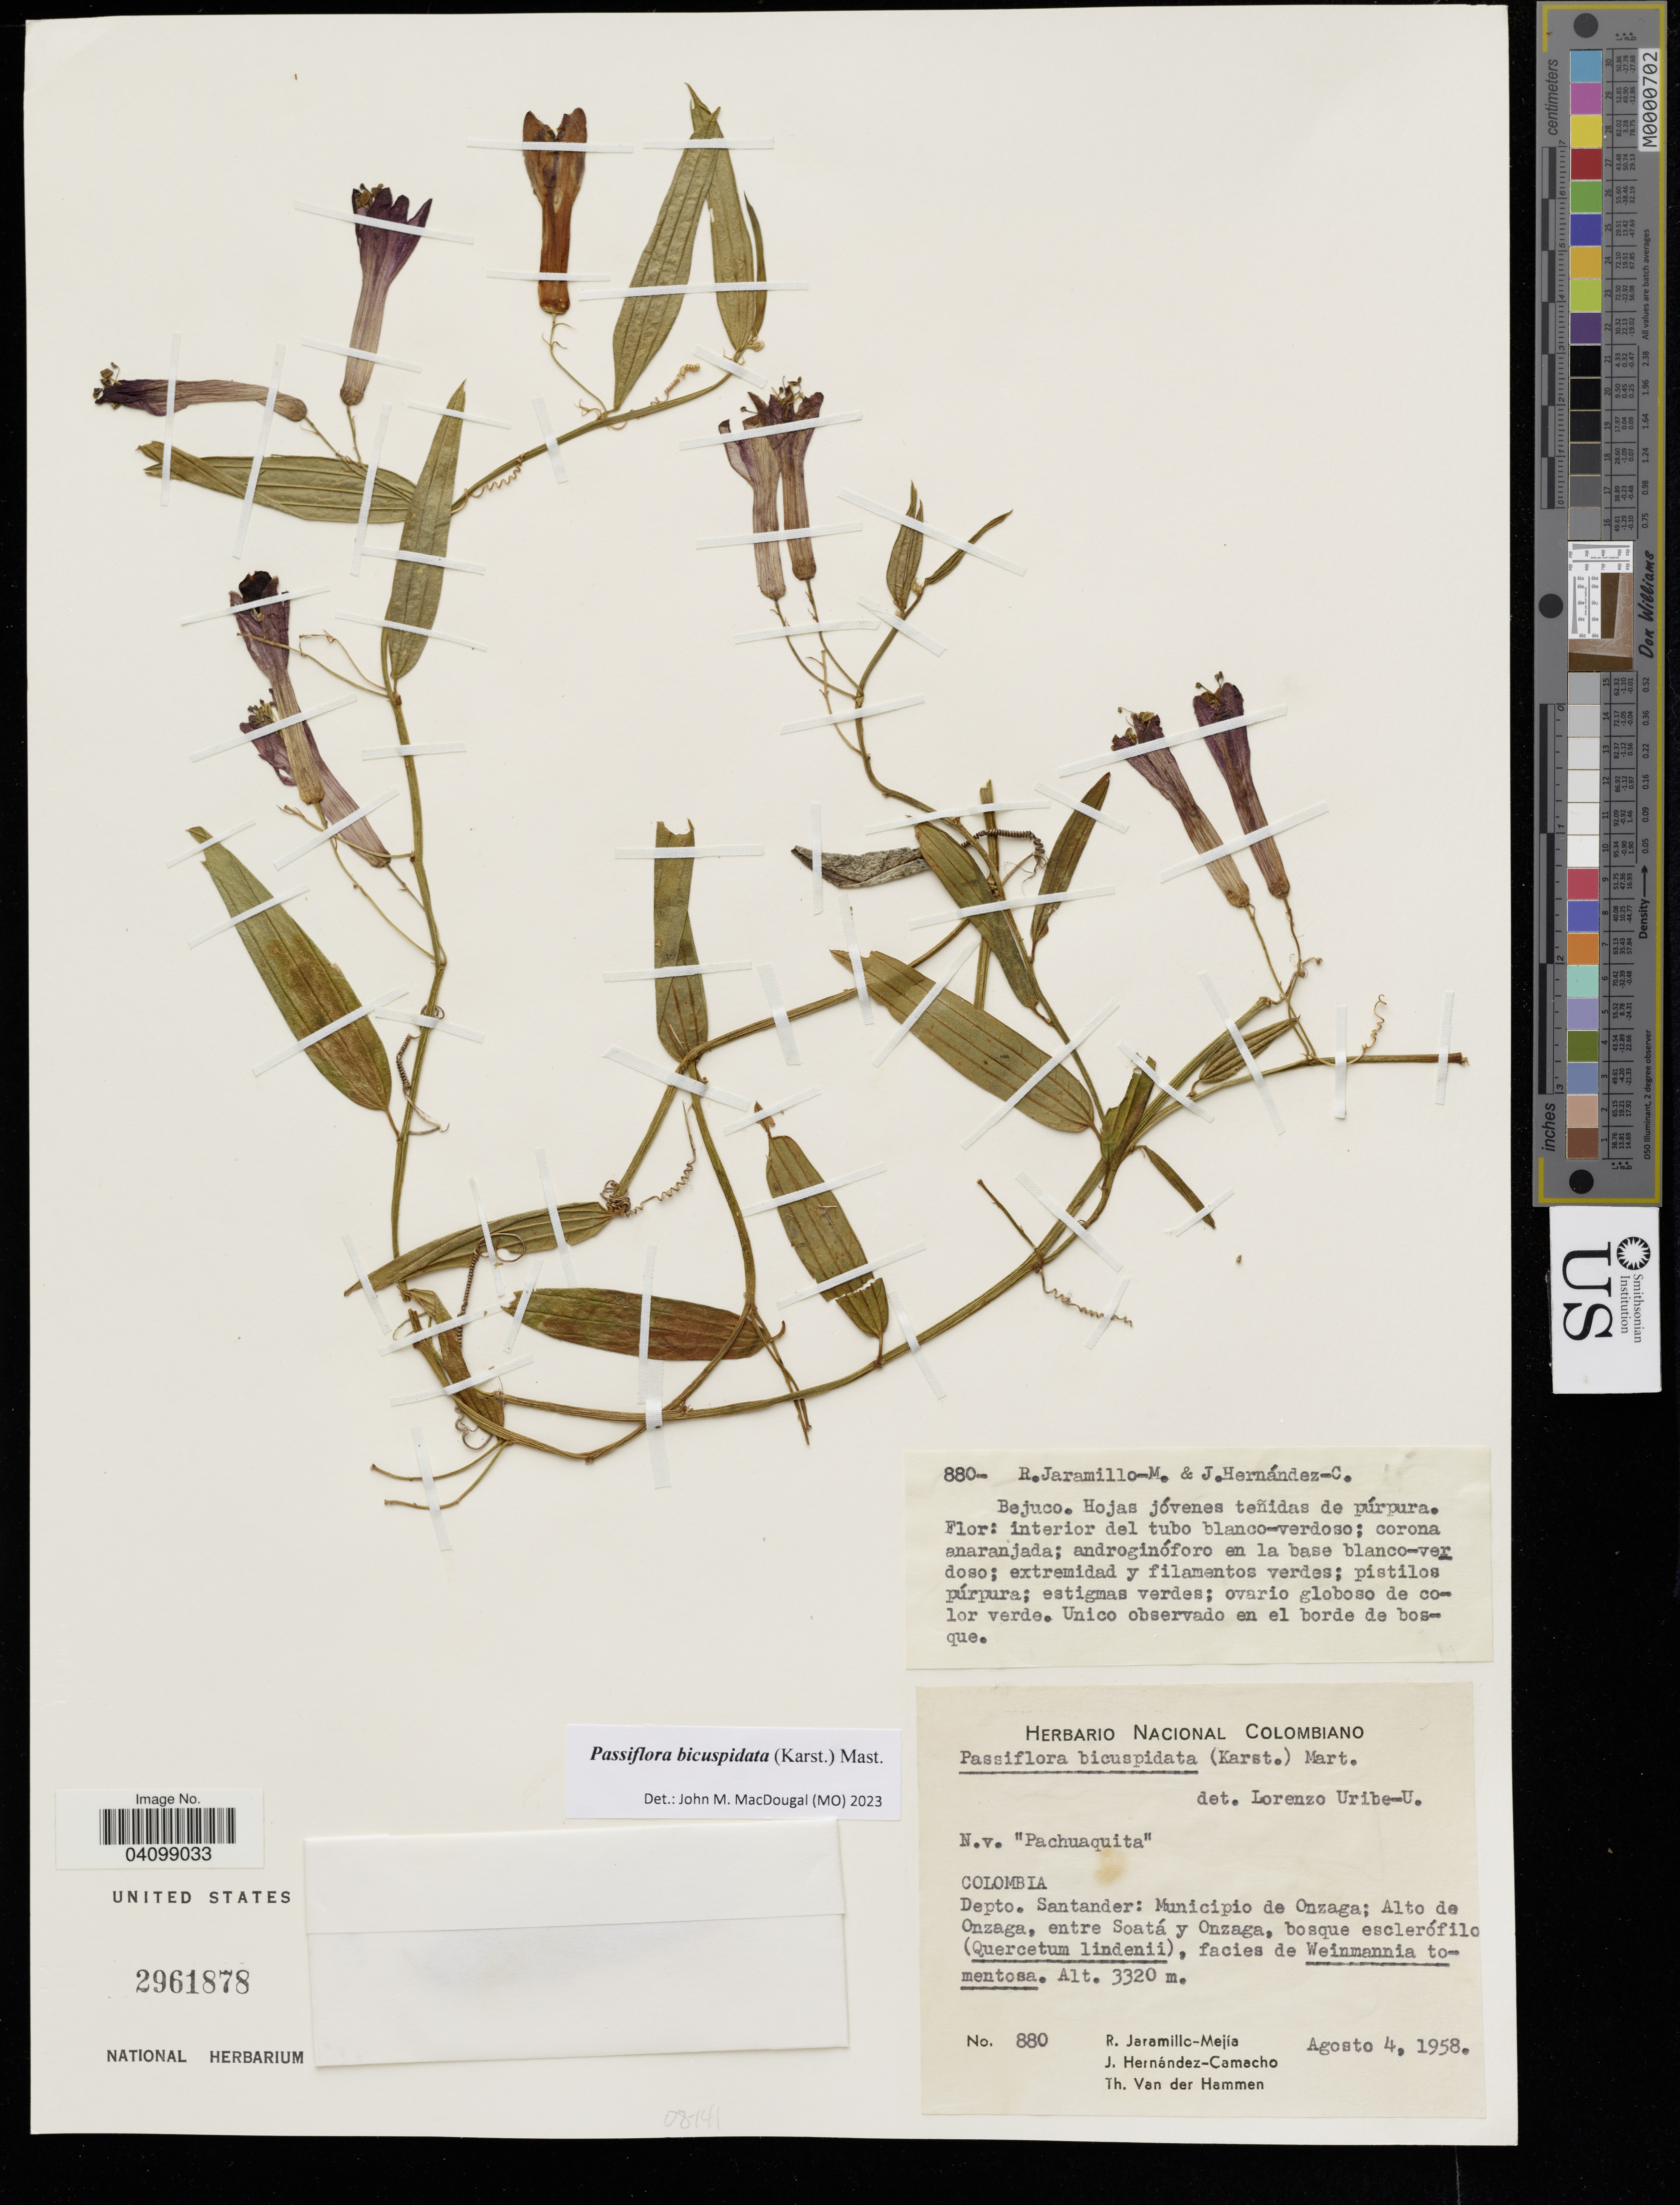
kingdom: Plantae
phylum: Tracheophyta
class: Magnoliopsida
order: Malpighiales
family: Passifloraceae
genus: Passiflora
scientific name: Passiflora bicuspidata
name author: (H. Karst.) Mast.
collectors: R. Jaramillo M., J. Hernández-Camacho & T. Van der Hammen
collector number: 880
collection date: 1958-08-04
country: Colombia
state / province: Santander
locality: Municipio de Onzaga; Alto de Onzaga, entre Soatá y Onzaga.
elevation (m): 3320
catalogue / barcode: US 2961878